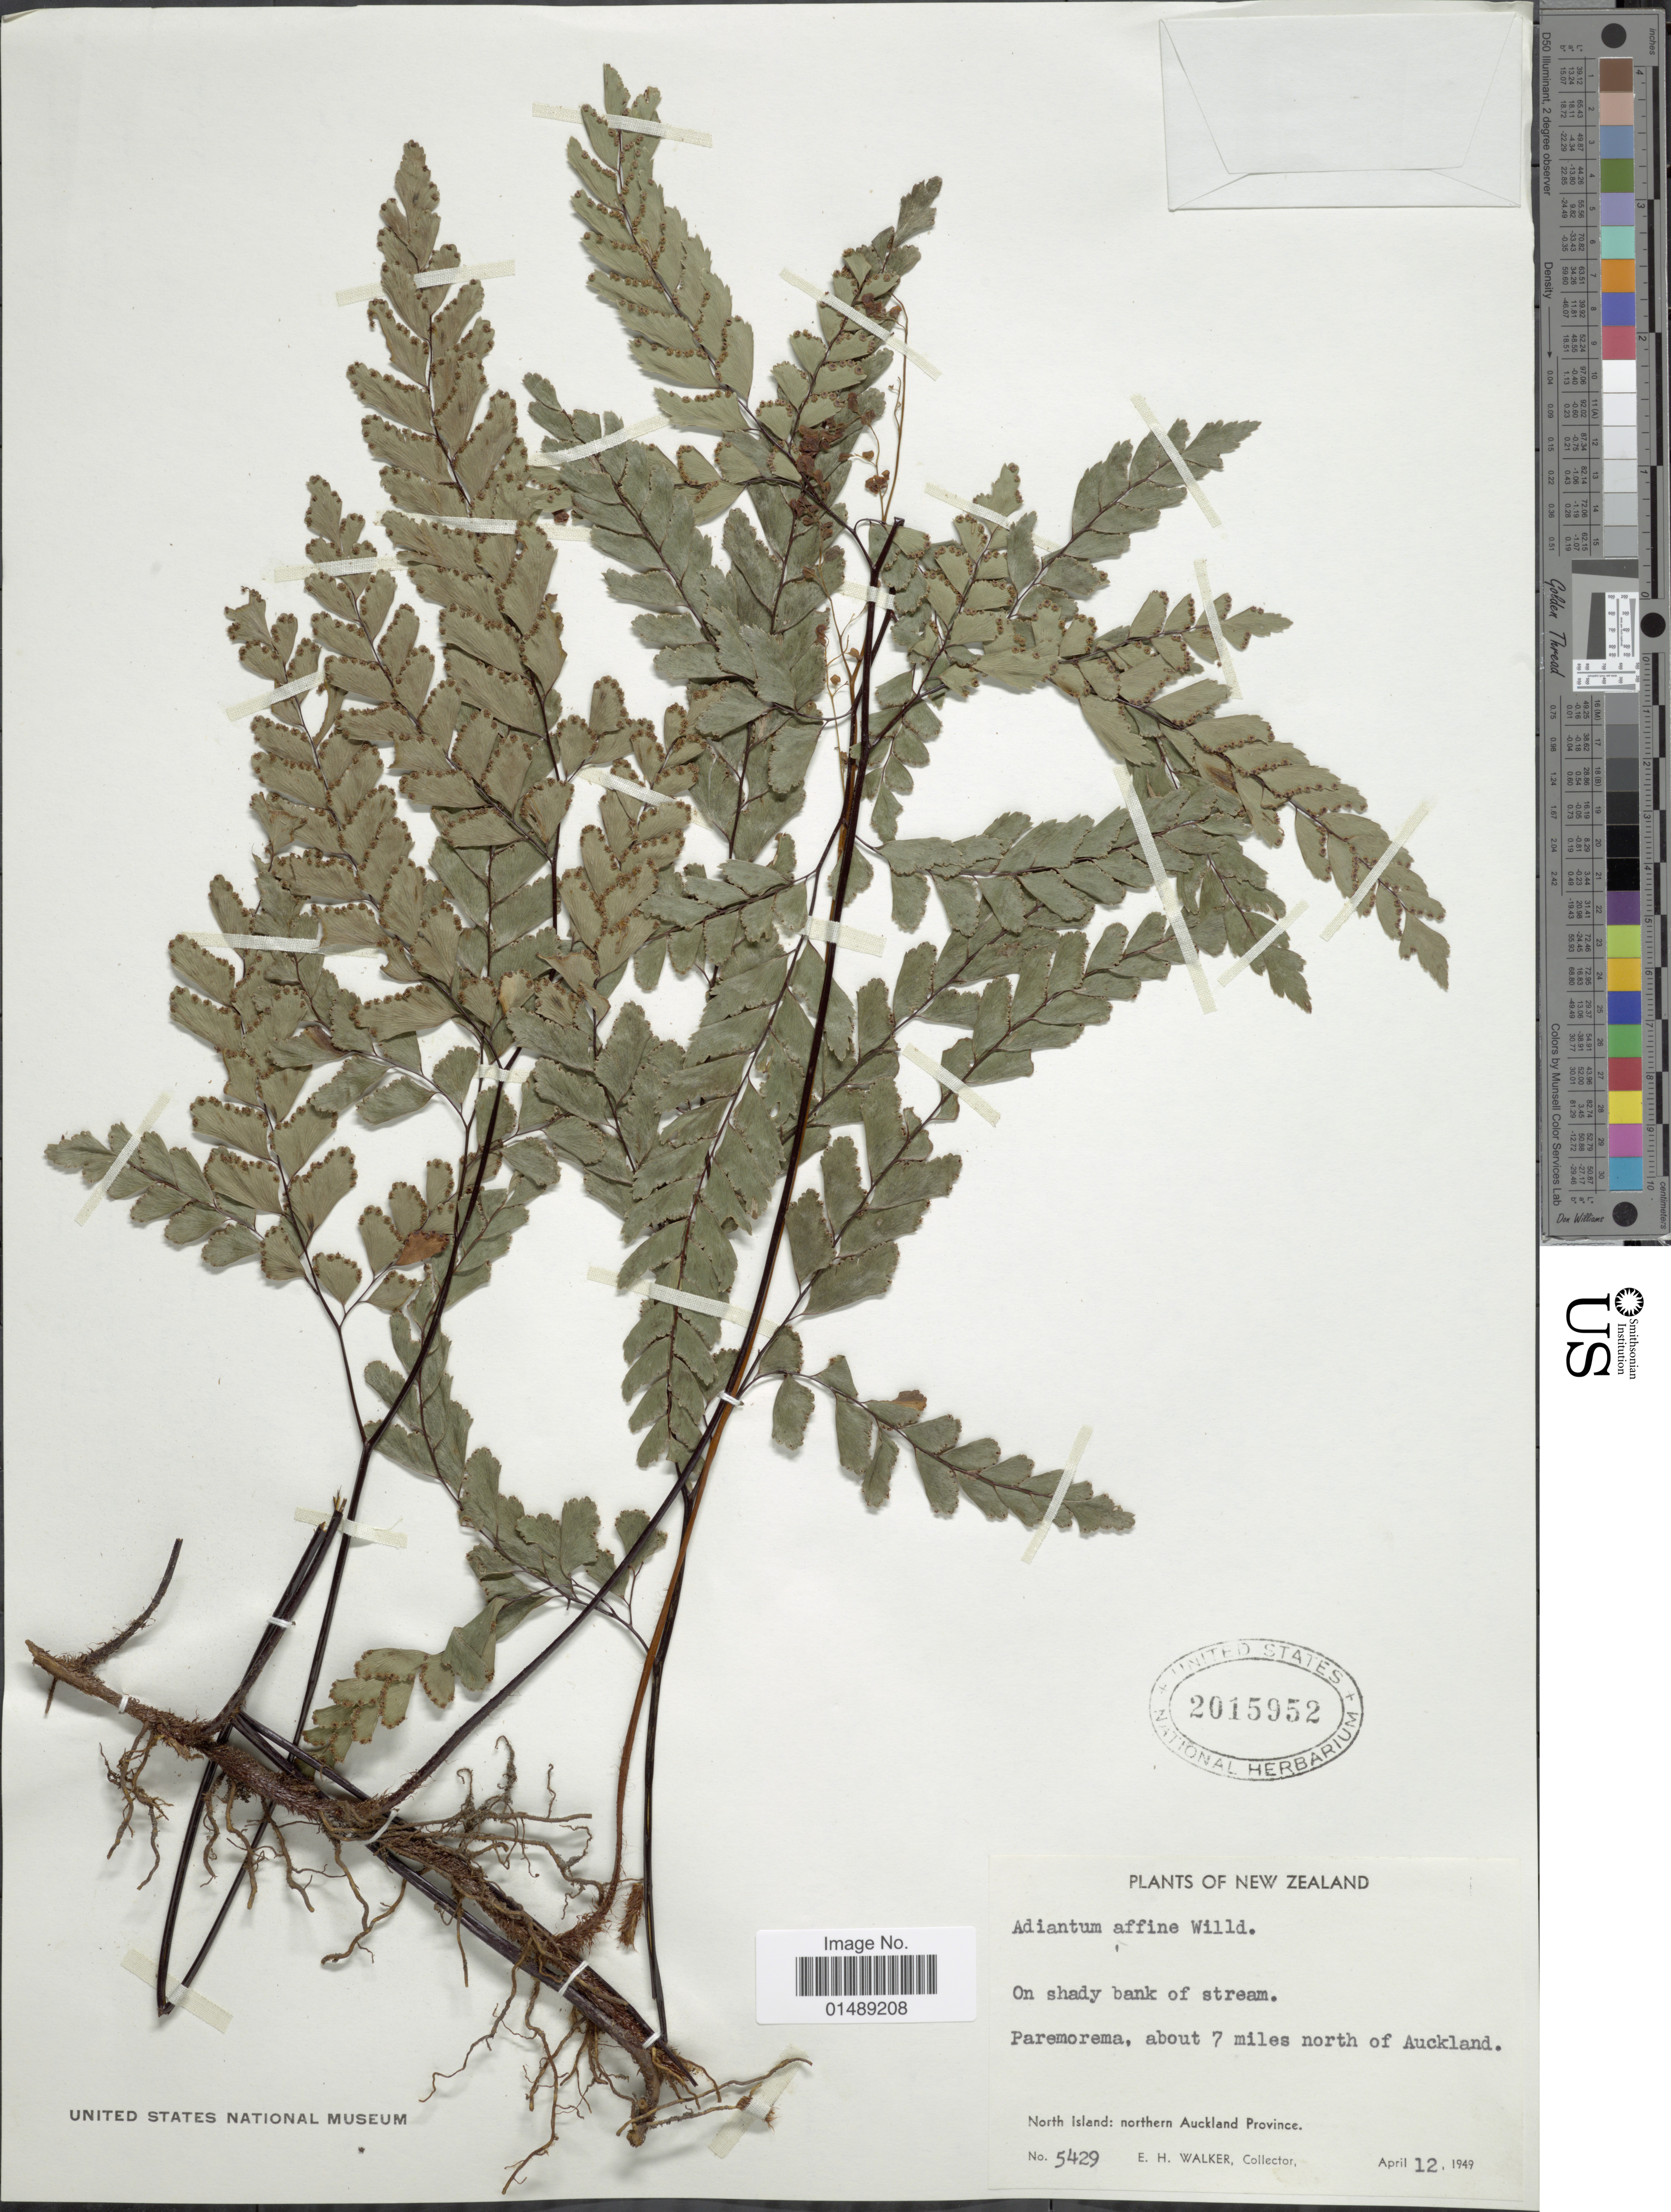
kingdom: Plantae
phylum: Tracheophyta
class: Polypodiopsida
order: Polypodiales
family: Pteridaceae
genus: Adiantum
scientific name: Adiantum affine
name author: Willd.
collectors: E. H. Walker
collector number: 5429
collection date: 1949-04-12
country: New Zealand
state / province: Auckland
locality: New Zealand, Paremorema, about 7 miles north of Auckland. North Island: Northern Auckland Province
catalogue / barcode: US 2015952